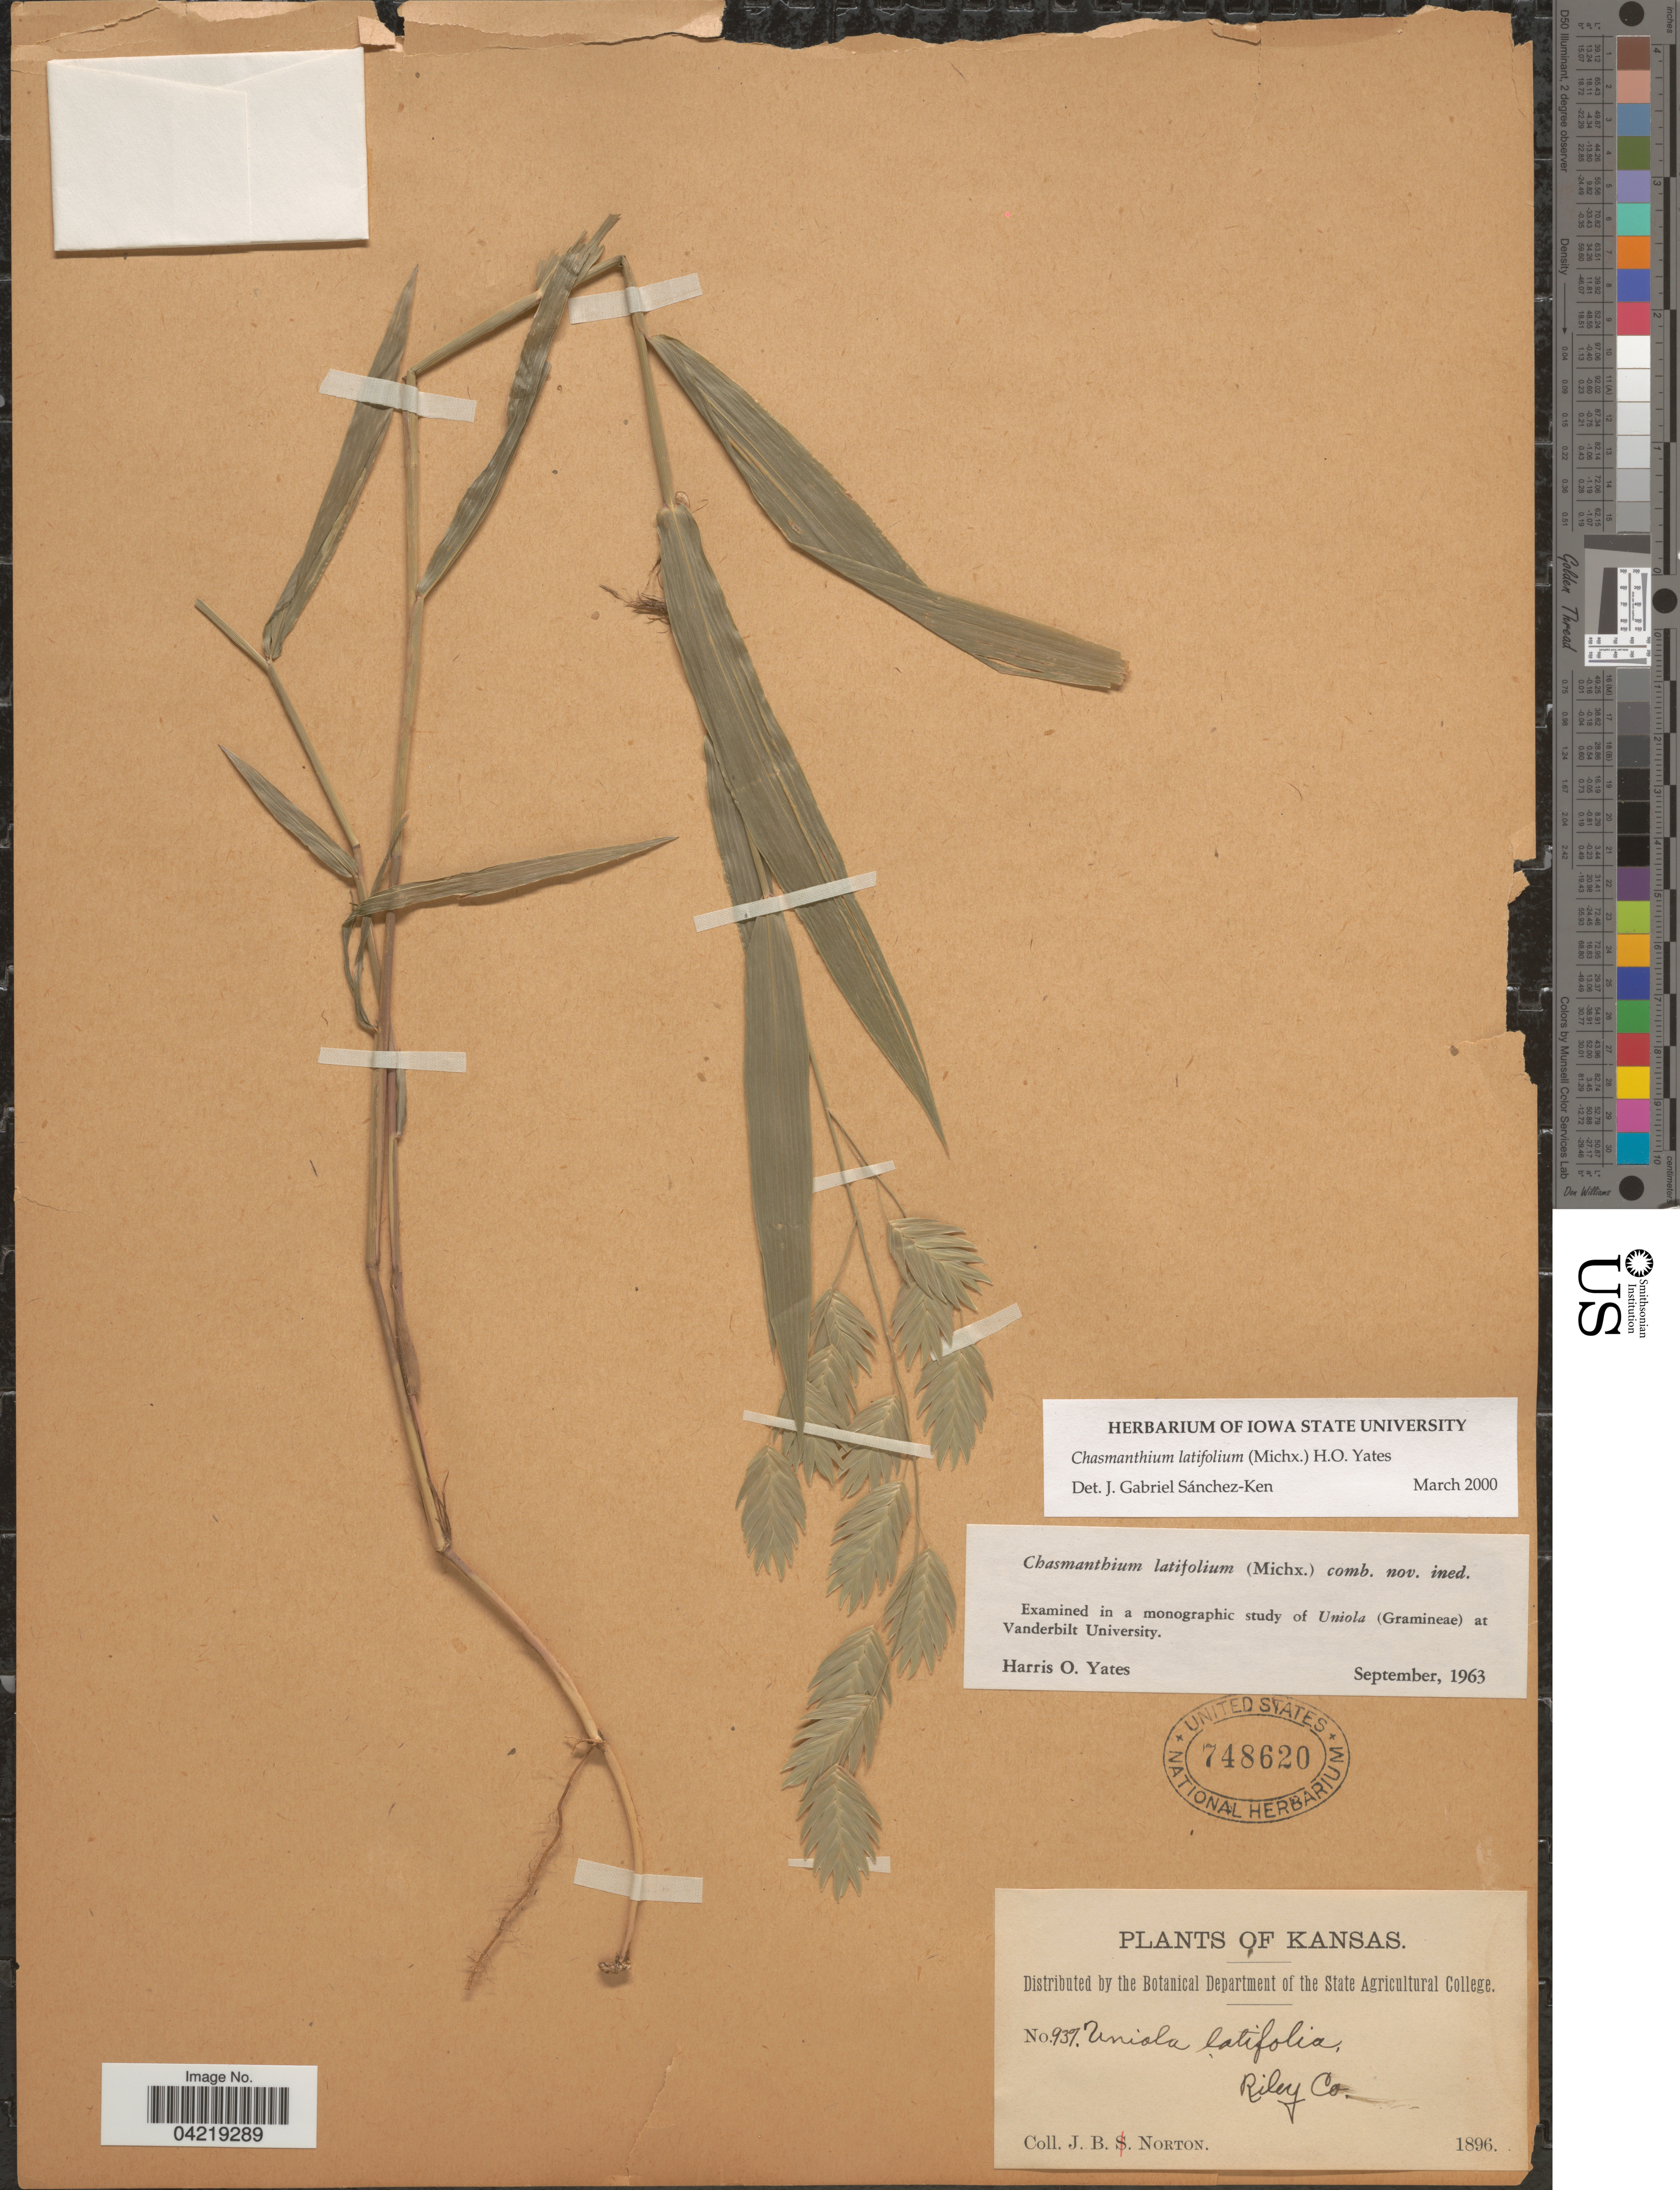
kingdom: Plantae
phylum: Tracheophyta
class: Liliopsida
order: Poales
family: Poaceae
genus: Chasmanthium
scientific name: Chasmanthium latifolium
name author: (Michx.) H.O. Yates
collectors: J. B. Norton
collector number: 937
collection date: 1896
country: United States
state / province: Kansas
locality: Riley Co.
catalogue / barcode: US 748620